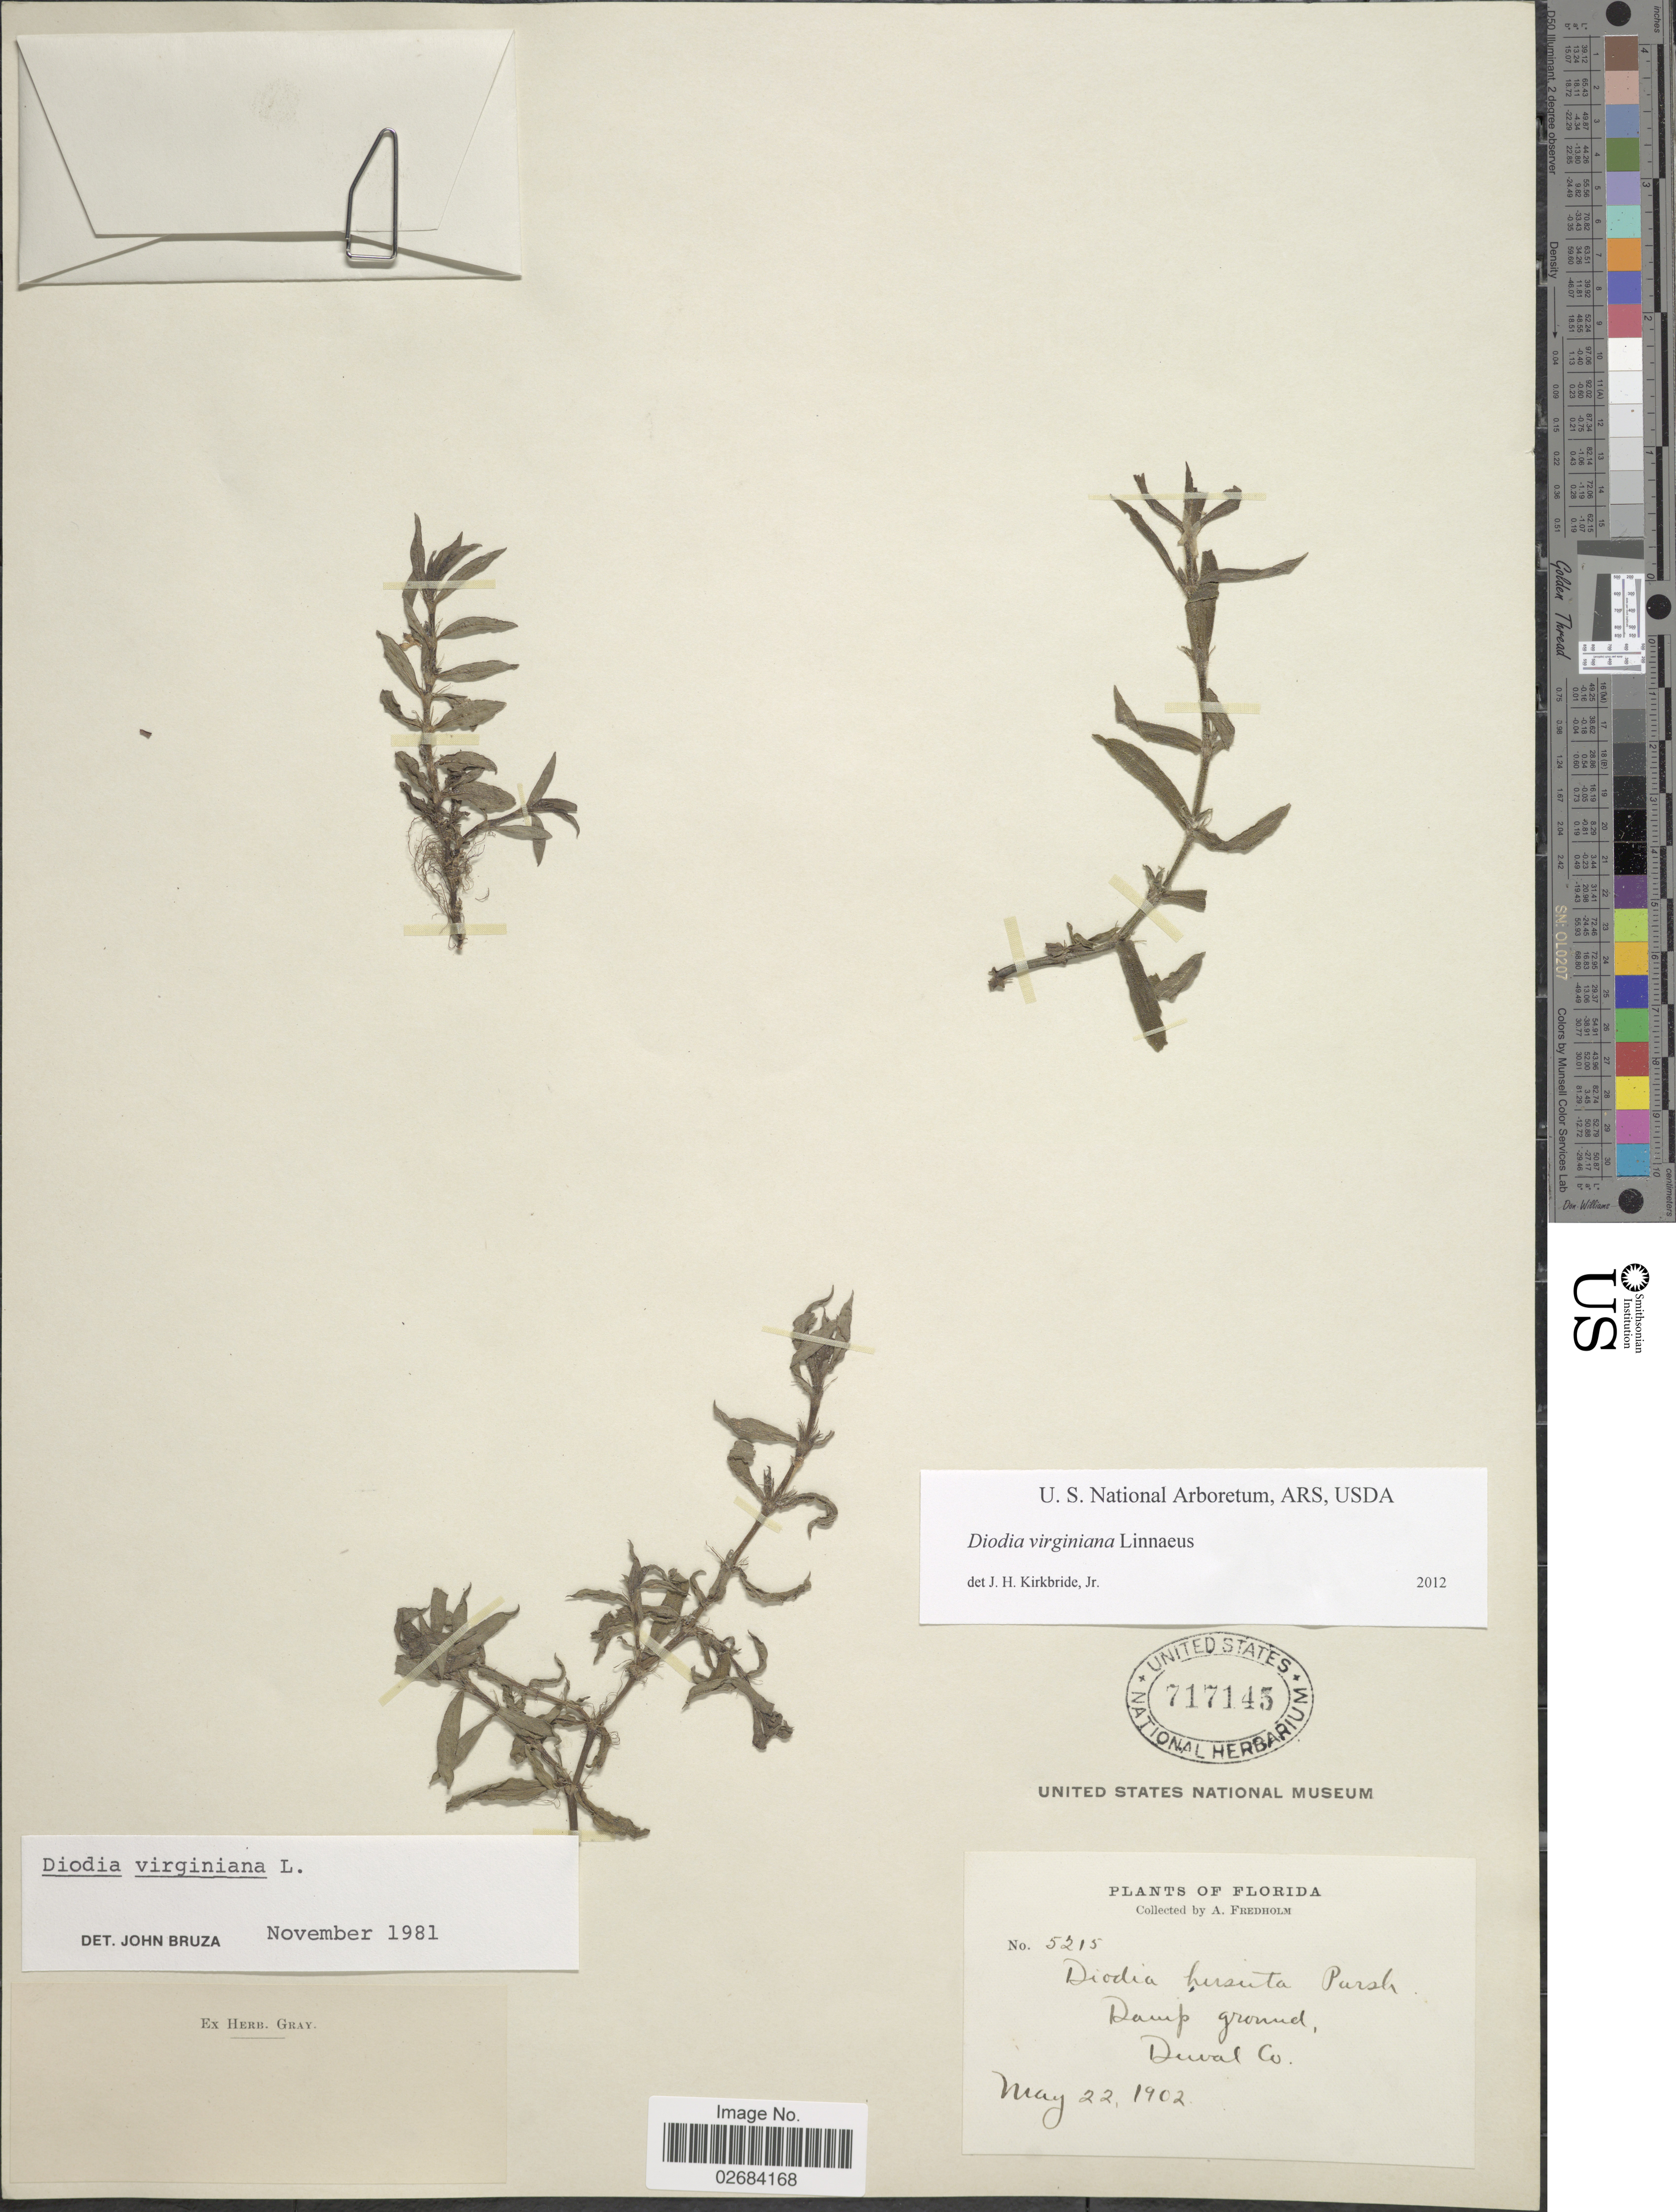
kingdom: Plantae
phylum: Tracheophyta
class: Magnoliopsida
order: Gentianales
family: Rubiaceae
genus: Diodia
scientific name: Diodia virginiana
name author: L.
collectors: A. Fredholm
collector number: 5215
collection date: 1902-05-22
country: United States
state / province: Florida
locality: Damp ground, Duval Co.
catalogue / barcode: US 717145